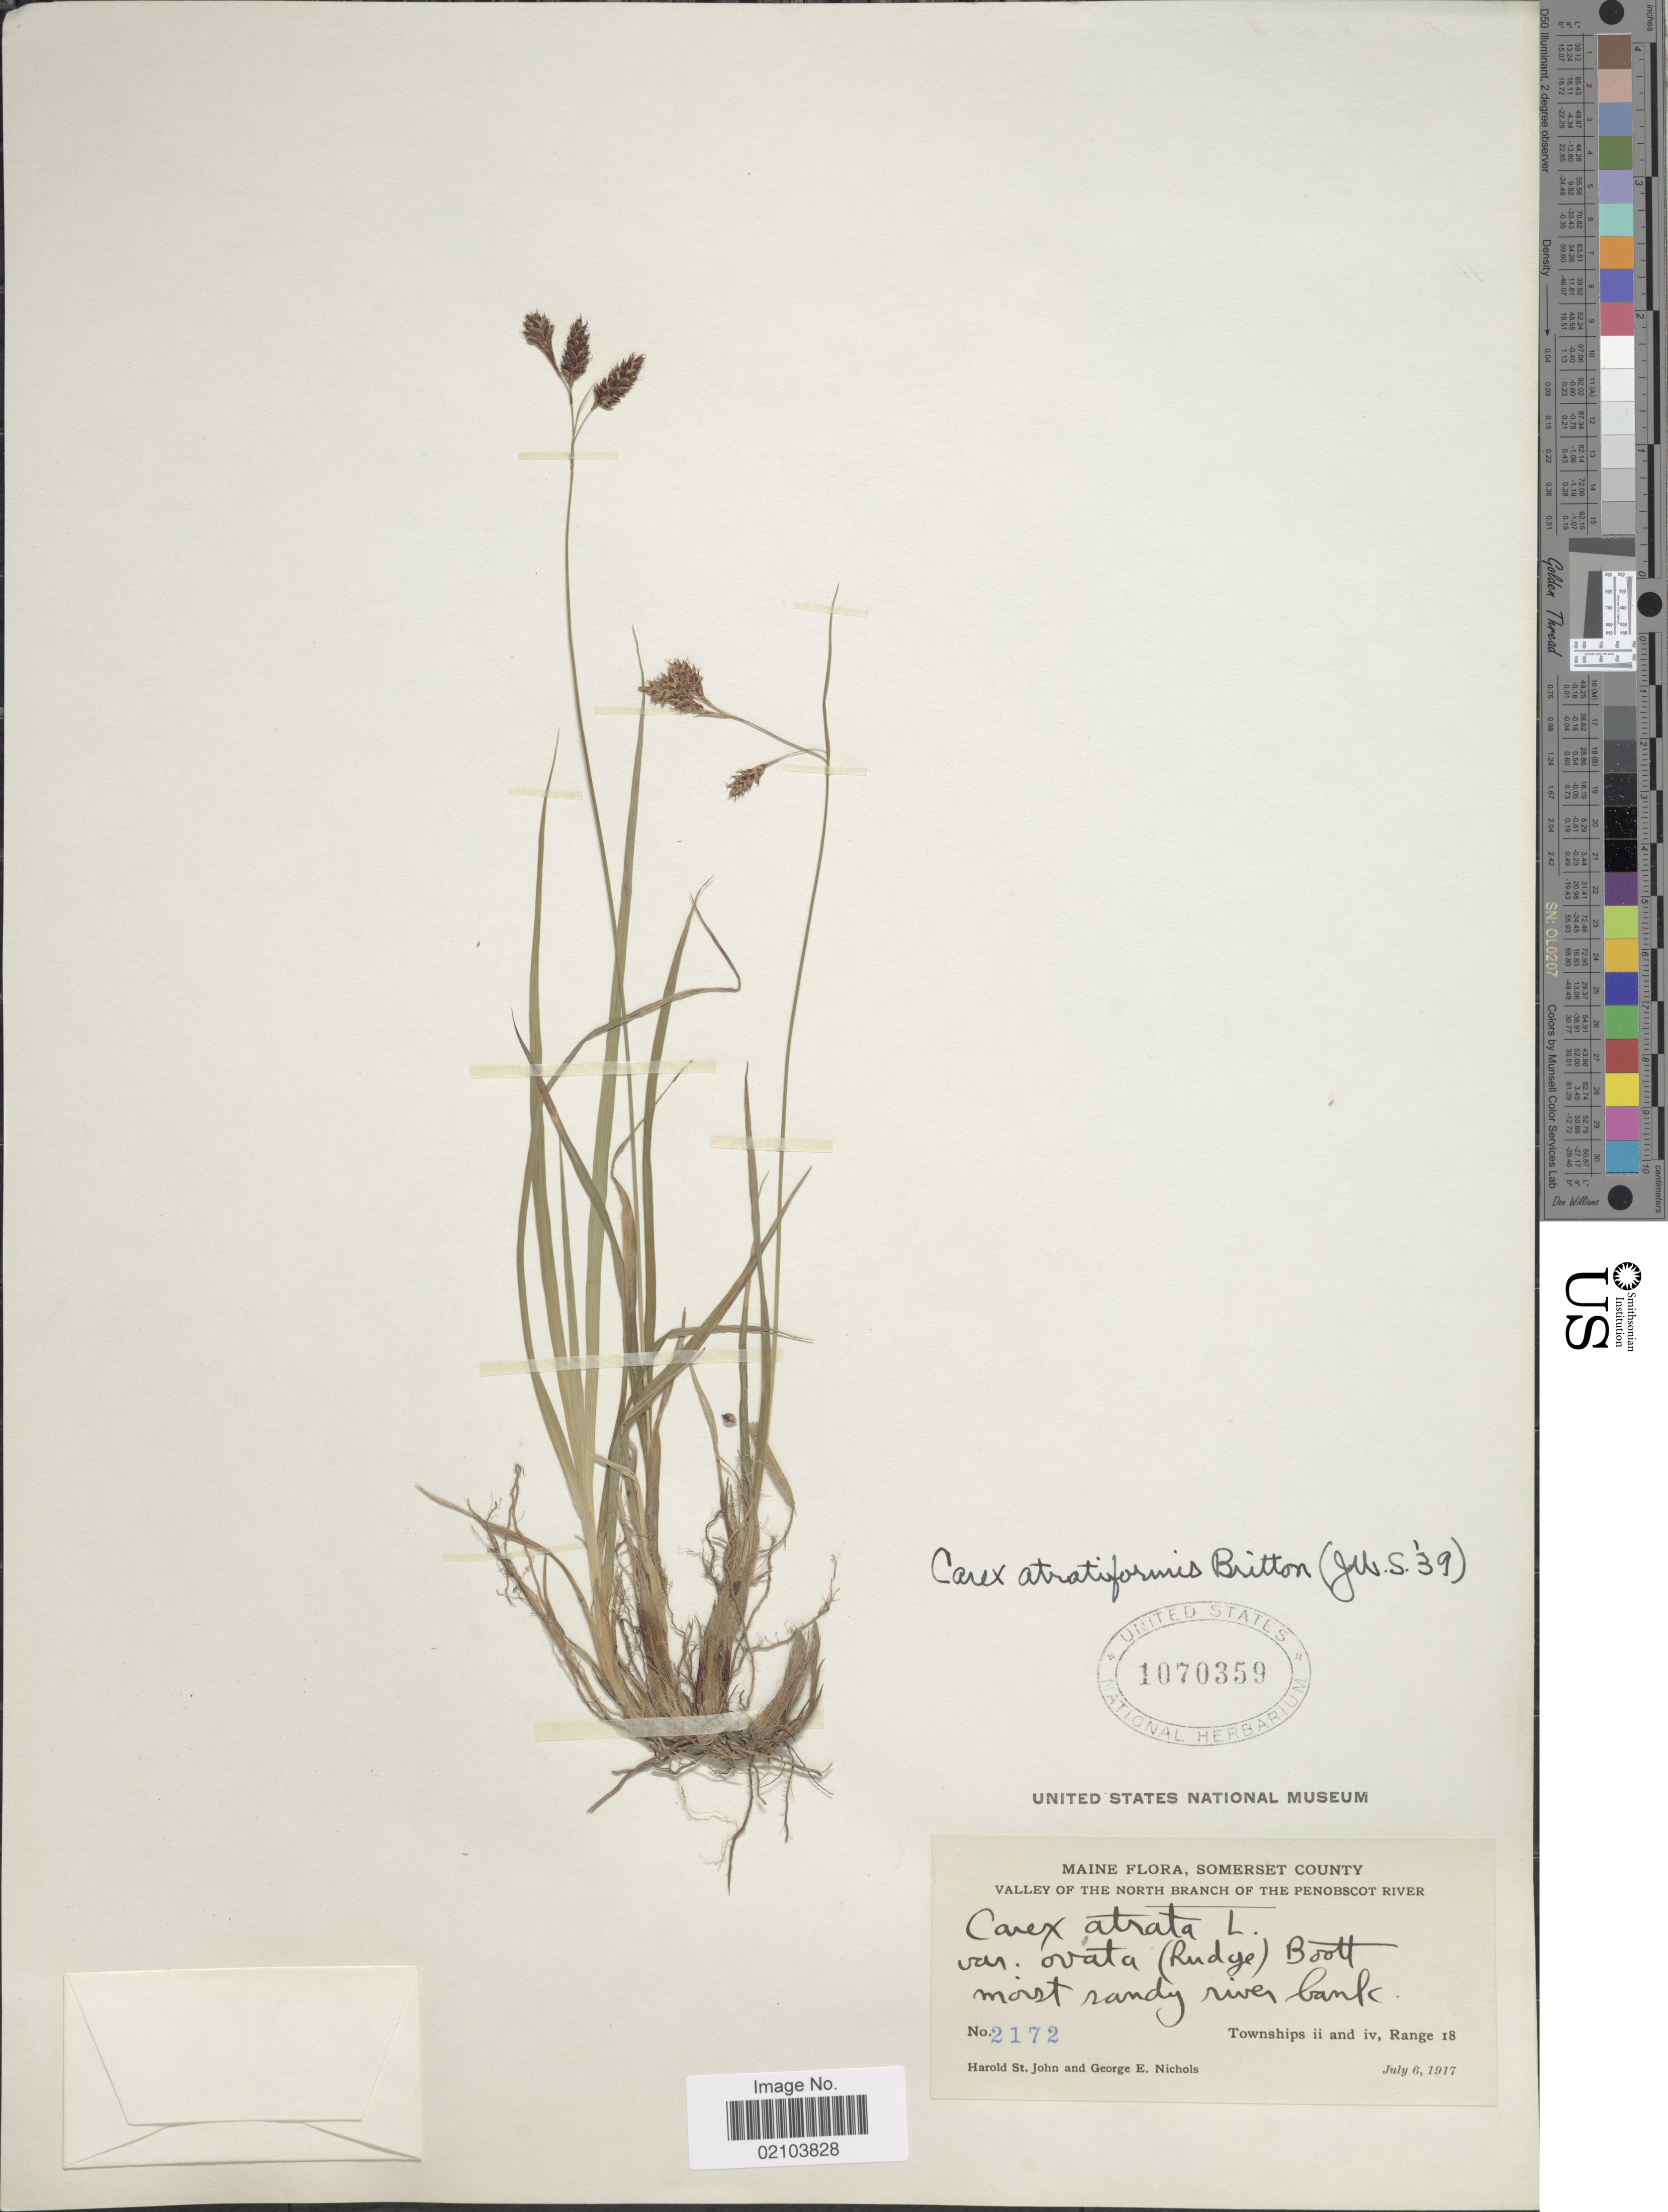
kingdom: Plantae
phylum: Tracheophyta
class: Liliopsida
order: Poales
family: Cyperaceae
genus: Carex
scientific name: Carex atratiformis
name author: Britton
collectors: H. St. John & G. E. Nichols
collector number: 2172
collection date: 1917-07-06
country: United States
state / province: Maine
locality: Somerset County. Valley of the north branch of the Penobscot River. Townships II and IV, Range 18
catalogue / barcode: US 1070359